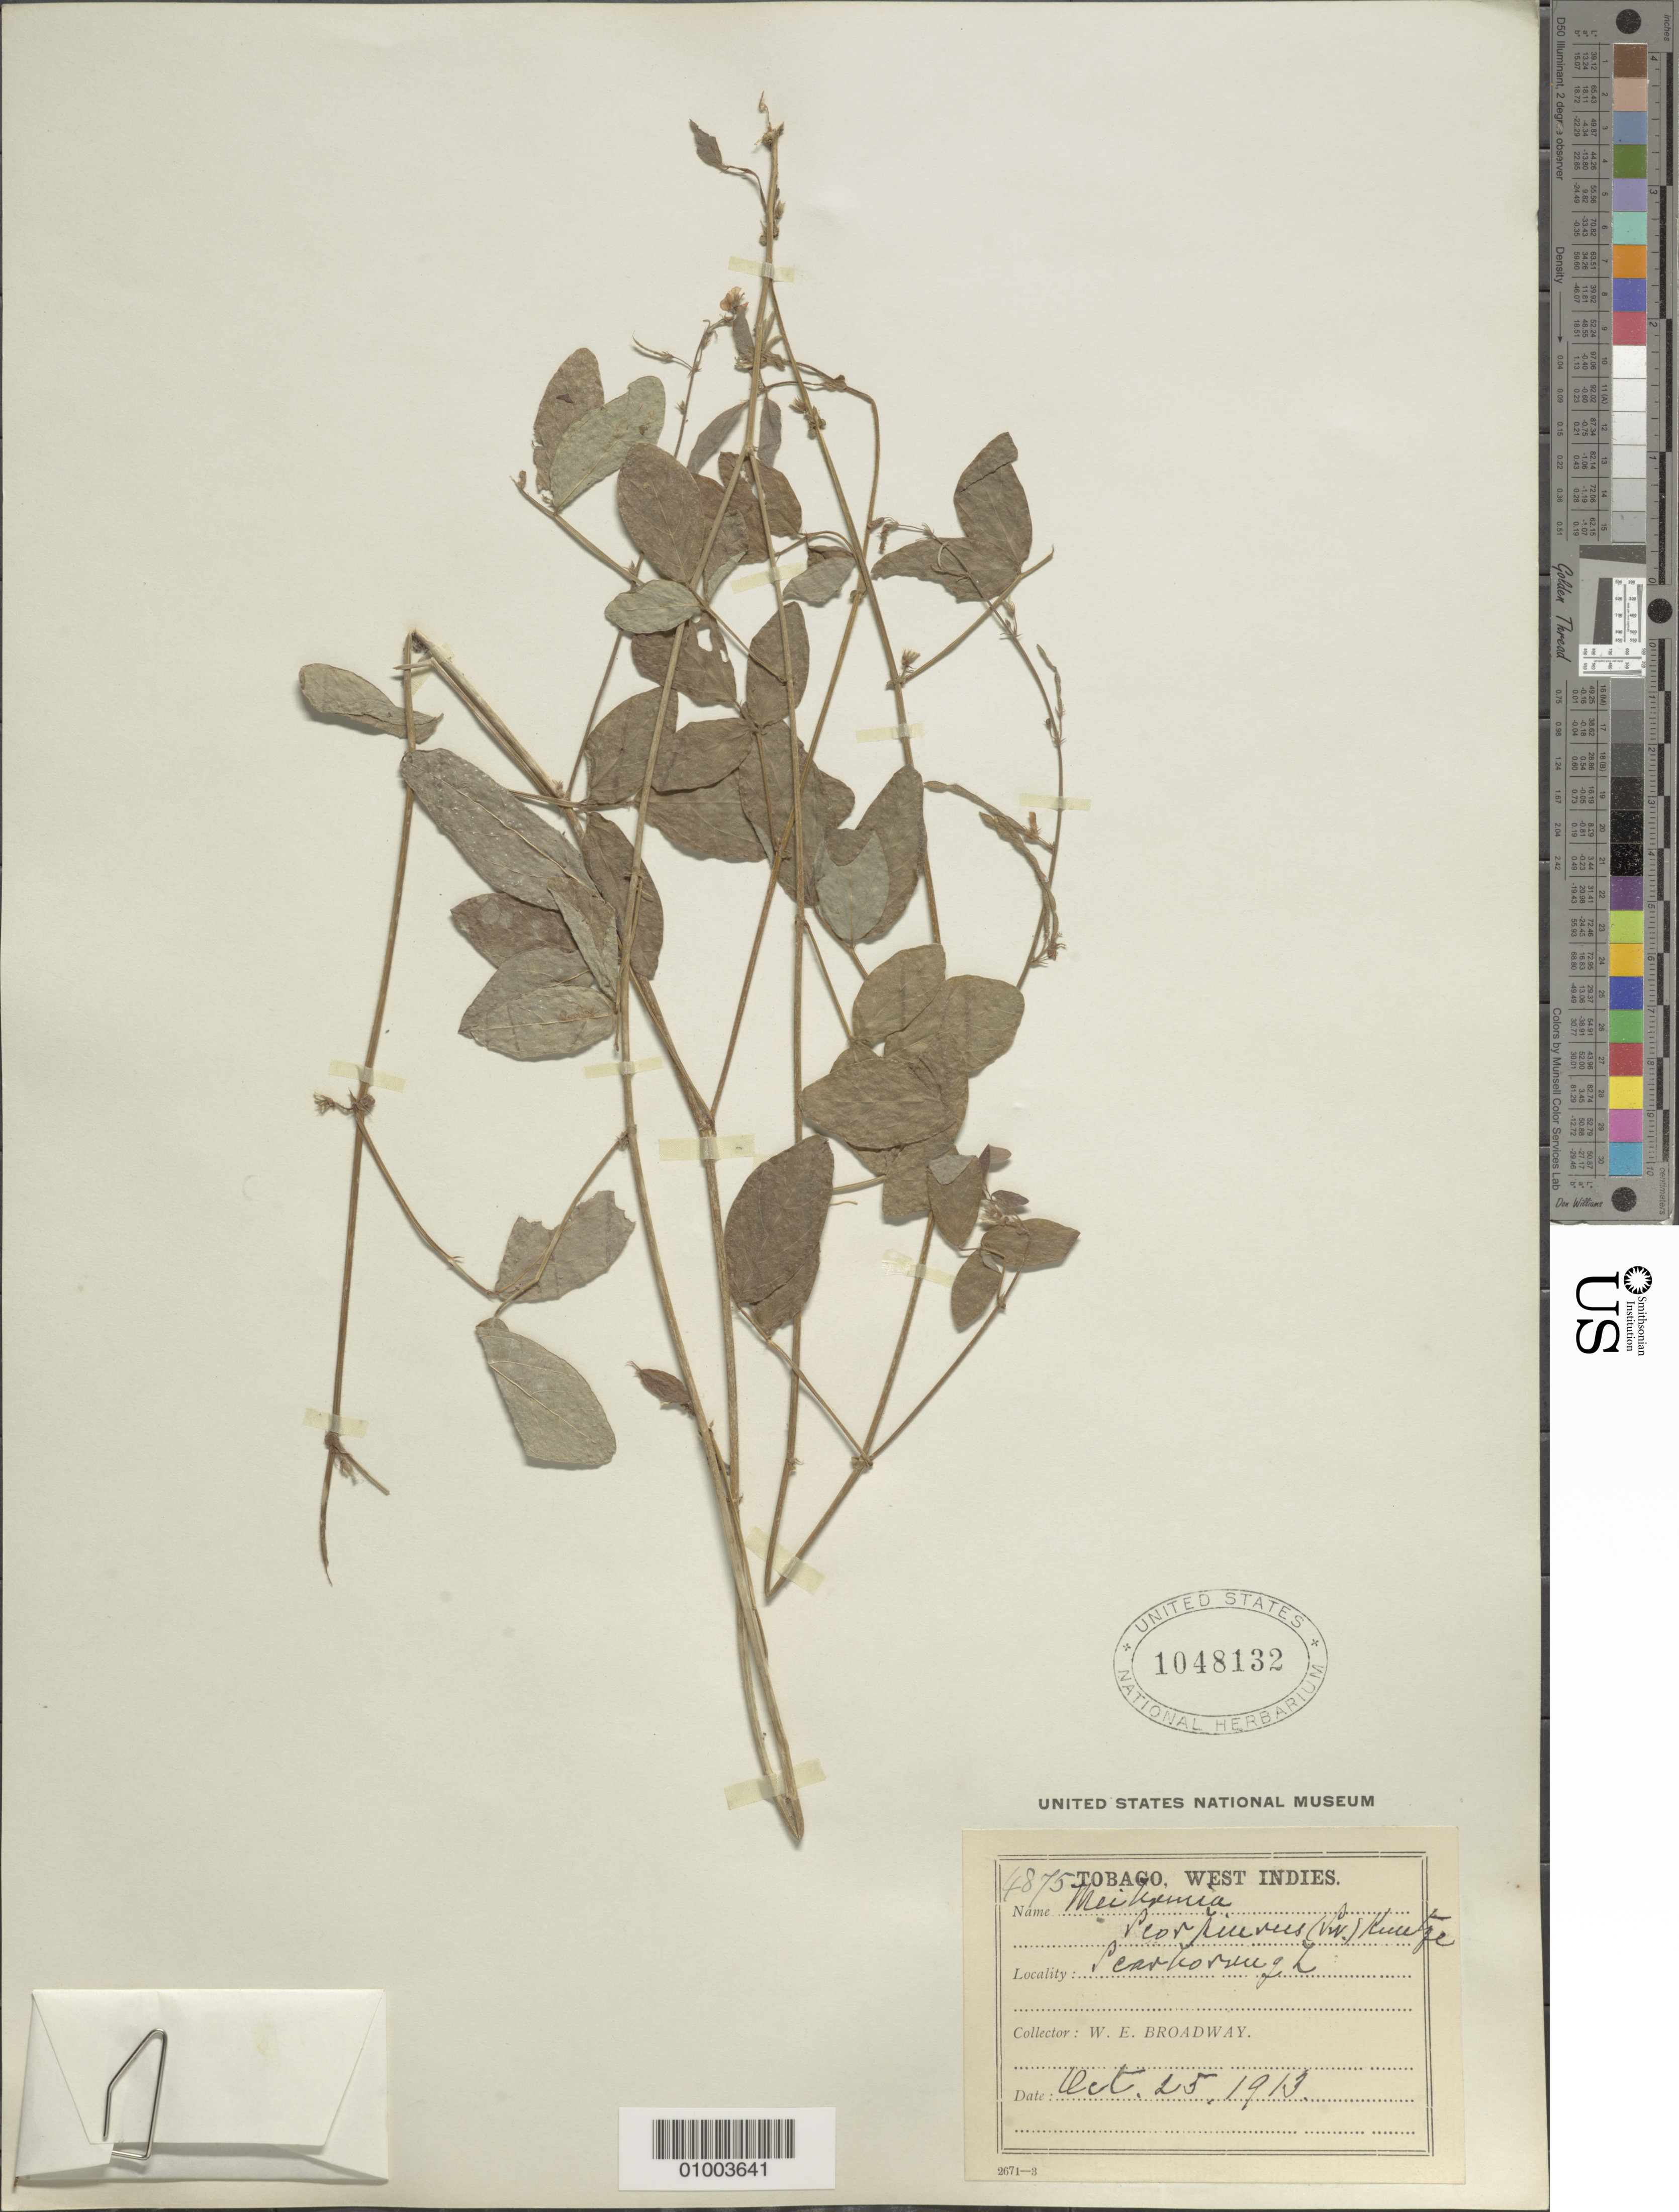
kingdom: Plantae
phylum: Tracheophyta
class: Magnoliopsida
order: Fabales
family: Fabaceae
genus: Desmodium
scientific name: Desmodium scorpiurus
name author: (Sw.) Desv. ex DC.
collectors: W. E. Broadway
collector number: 4875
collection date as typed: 25 Oct 1913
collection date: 1913-10-25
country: Trinidad and Tobago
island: Tobago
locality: Scarborough.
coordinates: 0 N, 0 E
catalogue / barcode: US 1048132